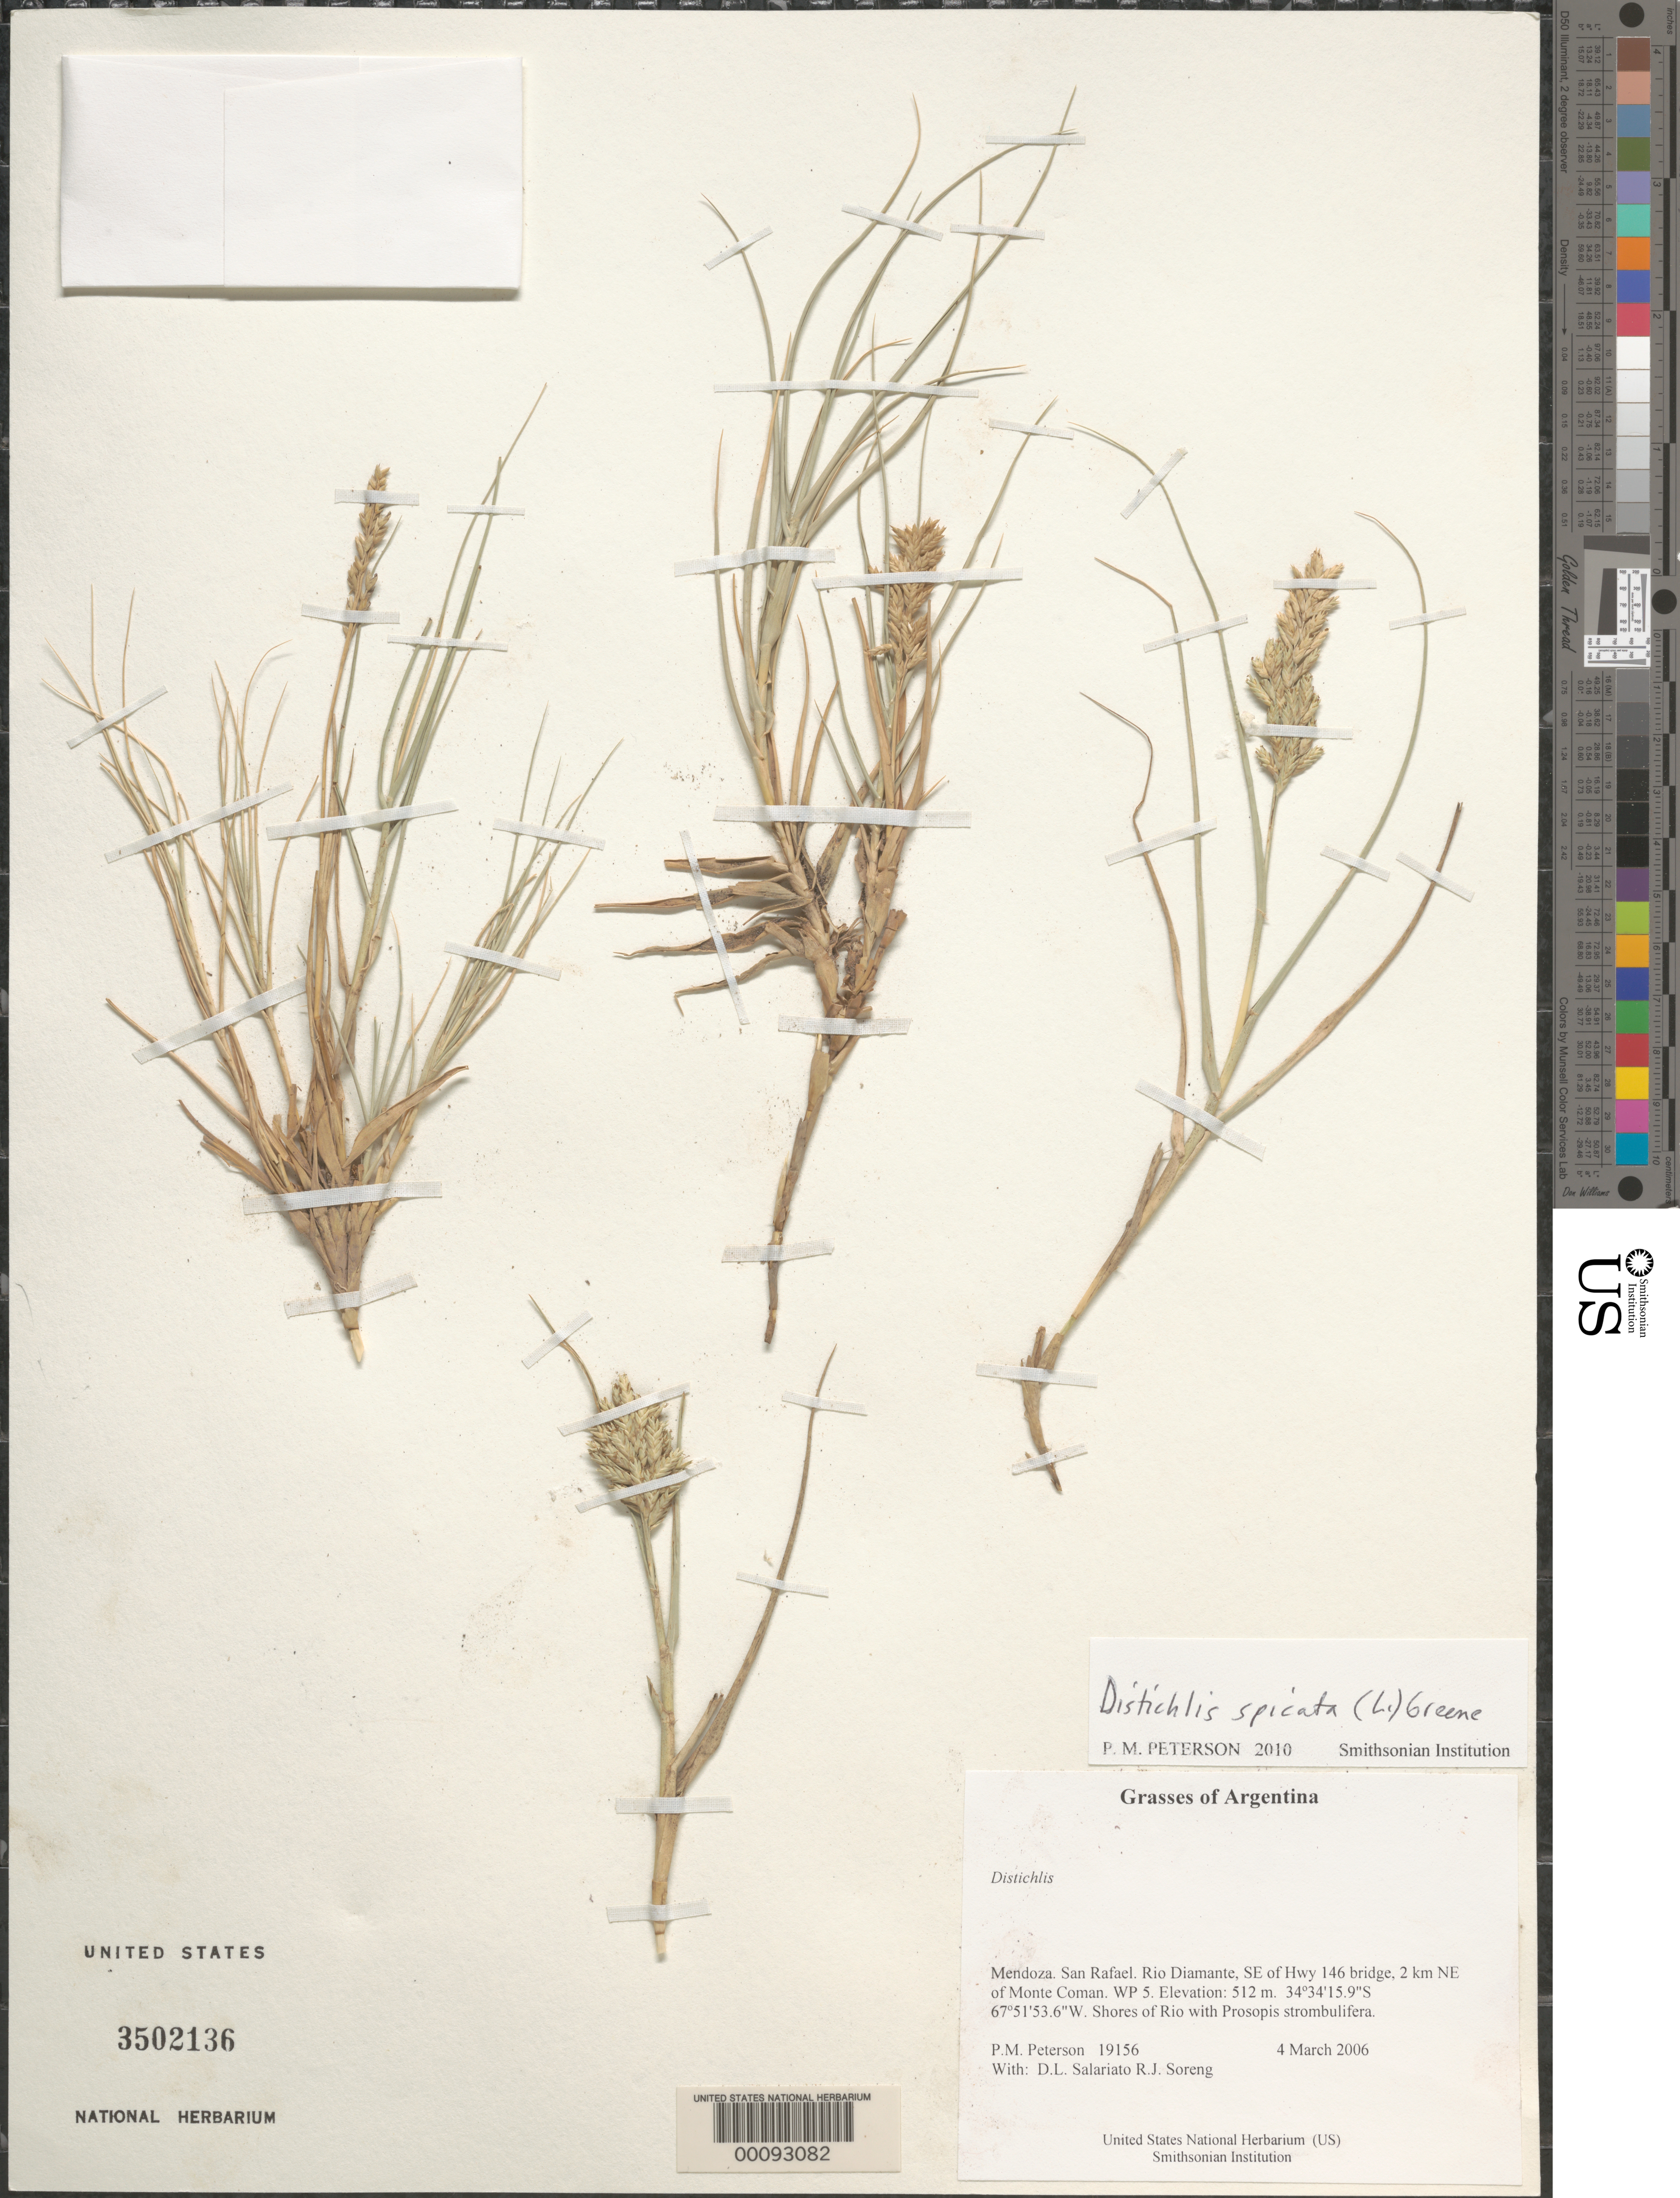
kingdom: Plantae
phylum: Tracheophyta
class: Liliopsida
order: Poales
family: Poaceae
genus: Distichlis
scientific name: Distichlis spicata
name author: (L.) Greene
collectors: P. M. Peterson, R. J. Soreng, D. Salariato & A. Panizza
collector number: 19156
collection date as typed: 04 Mar 2006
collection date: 2006-03-04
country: Argentina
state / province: Mendoza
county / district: San Rafael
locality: Rio Diamante, SE of Hwy 146 bridge, 2 km NE of Monte Coman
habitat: Shores of Rio with Prosopis strombulifera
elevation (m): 512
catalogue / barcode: US 3502136